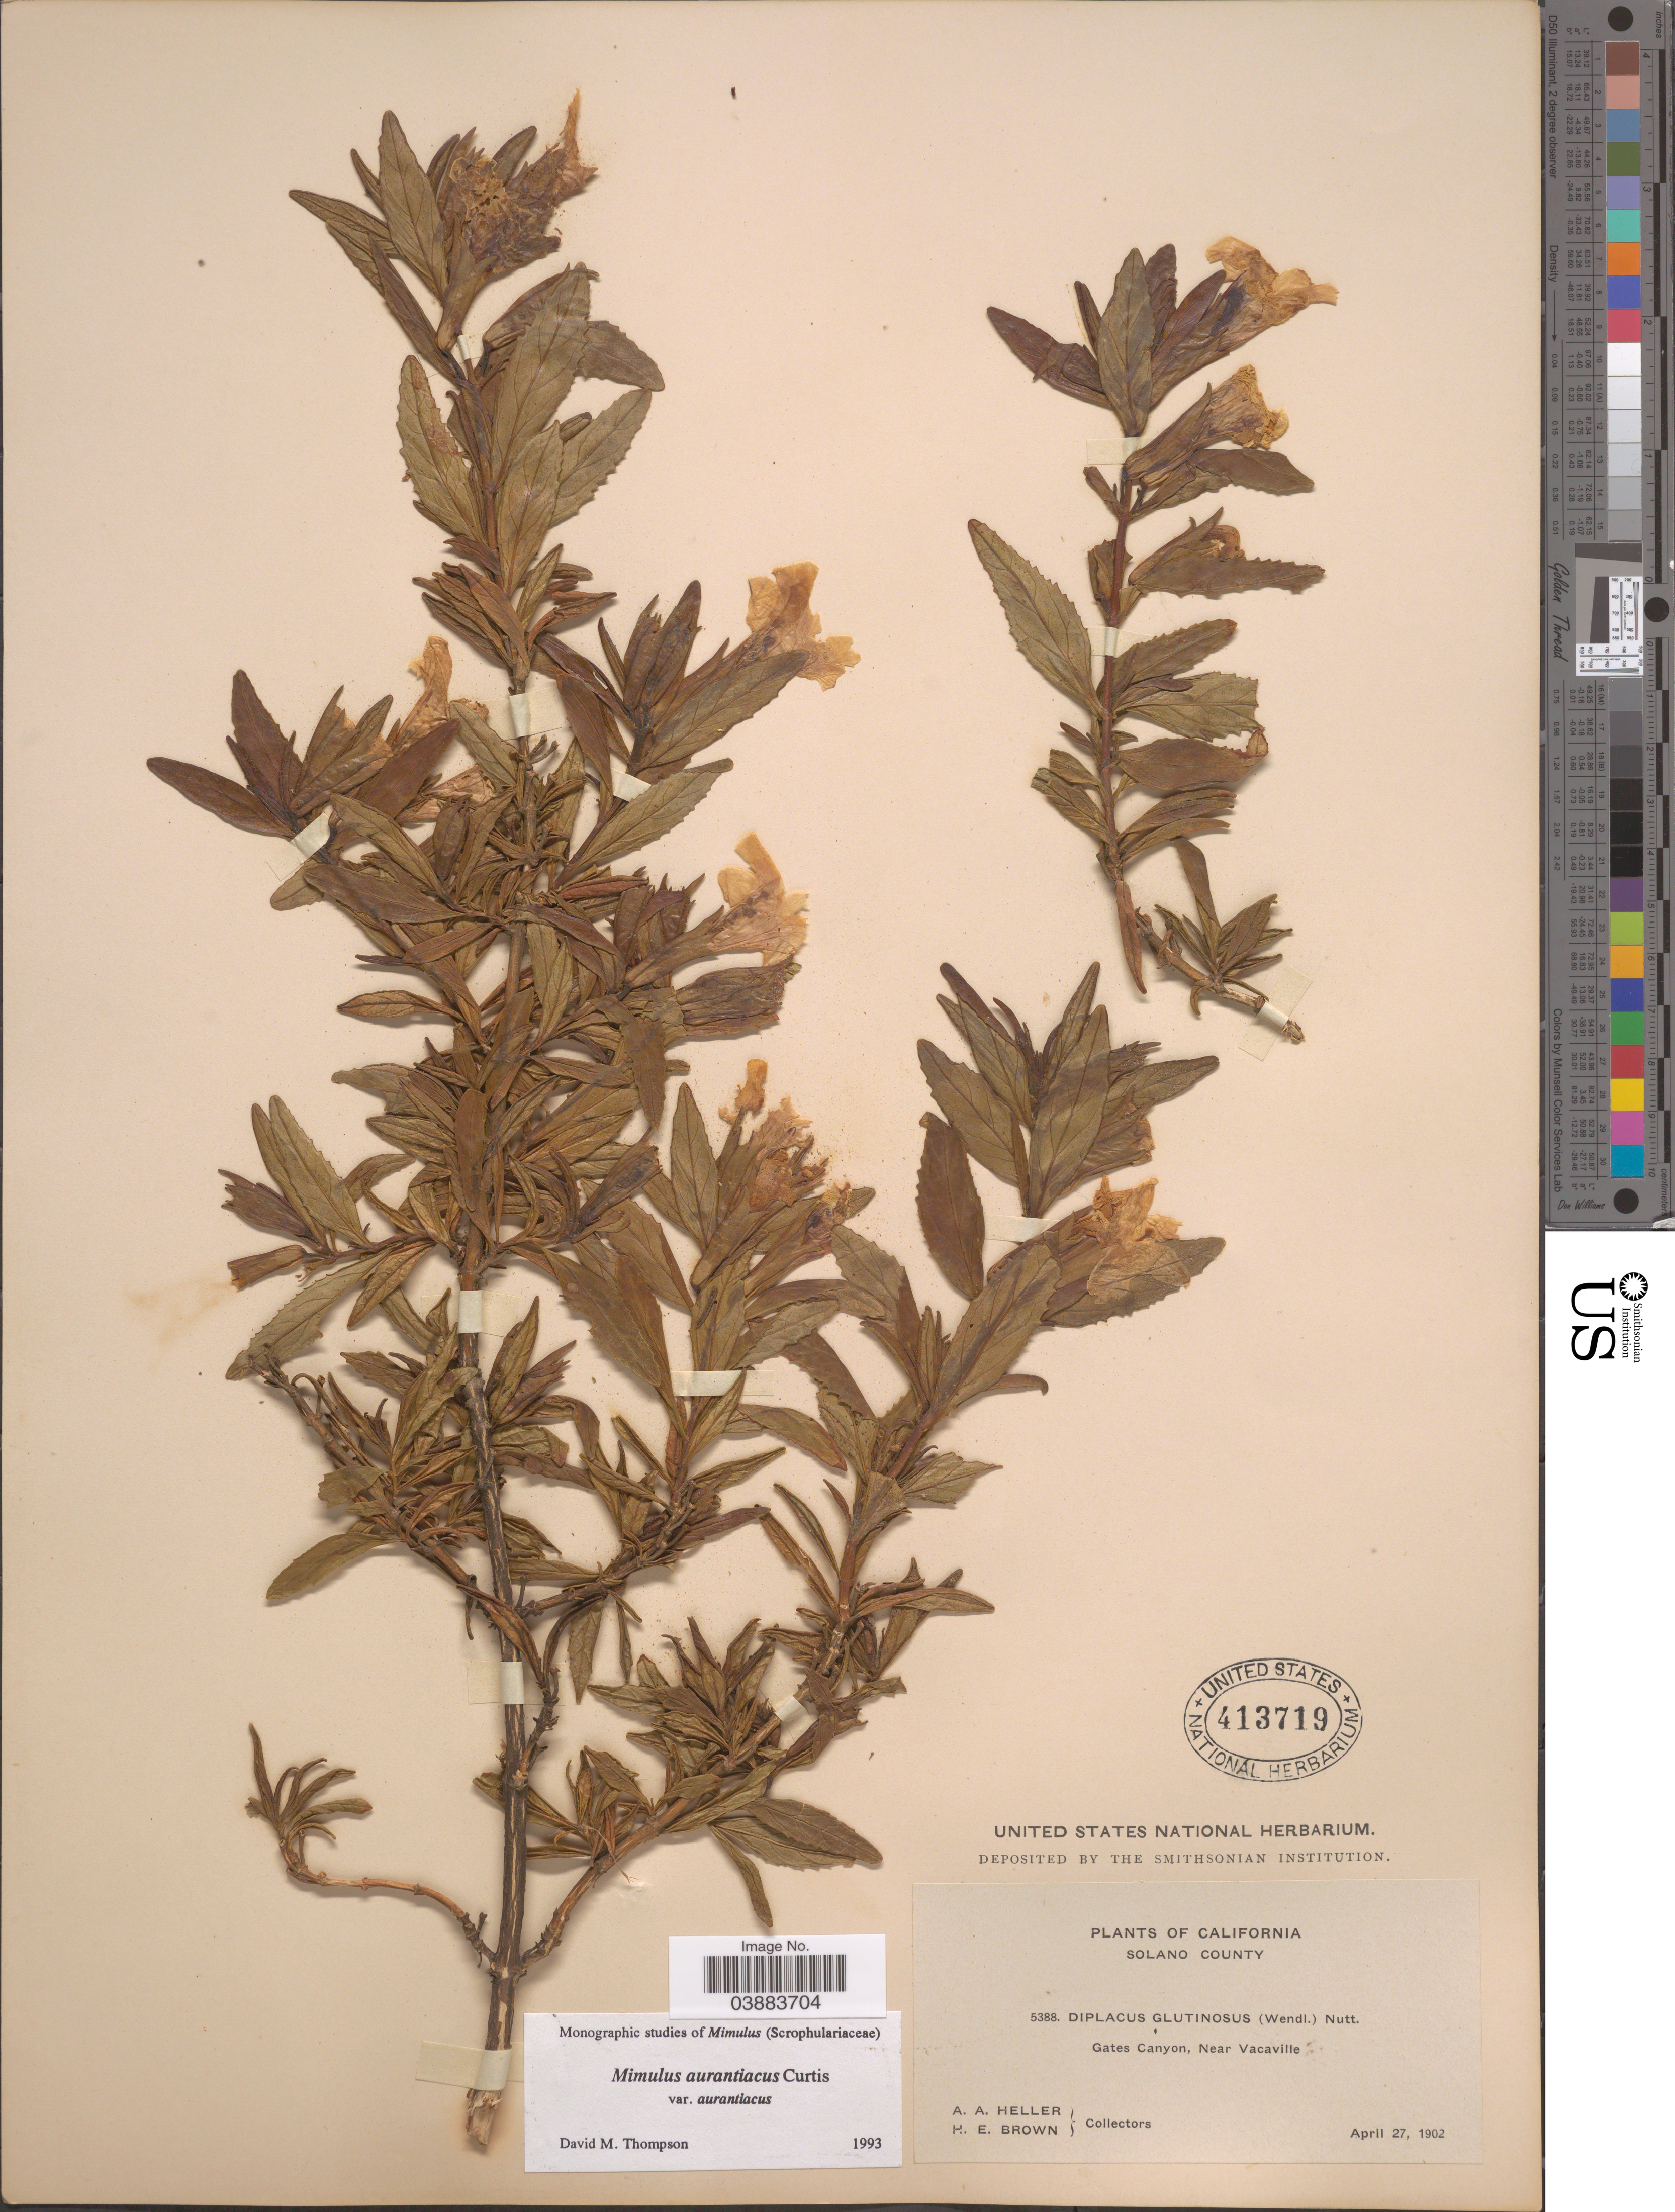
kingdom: Plantae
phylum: Tracheophyta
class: Magnoliopsida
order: Lamiales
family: Phrymaceae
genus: Diplacus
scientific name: Diplacus aurantiacus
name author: (Curtis) Jeps.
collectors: A. A. Heller & H. E. Brown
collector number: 5388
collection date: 1902-04-27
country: United States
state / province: California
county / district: Solano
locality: Solano County. Gates Canyon, Near Vacaville.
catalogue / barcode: US 413719